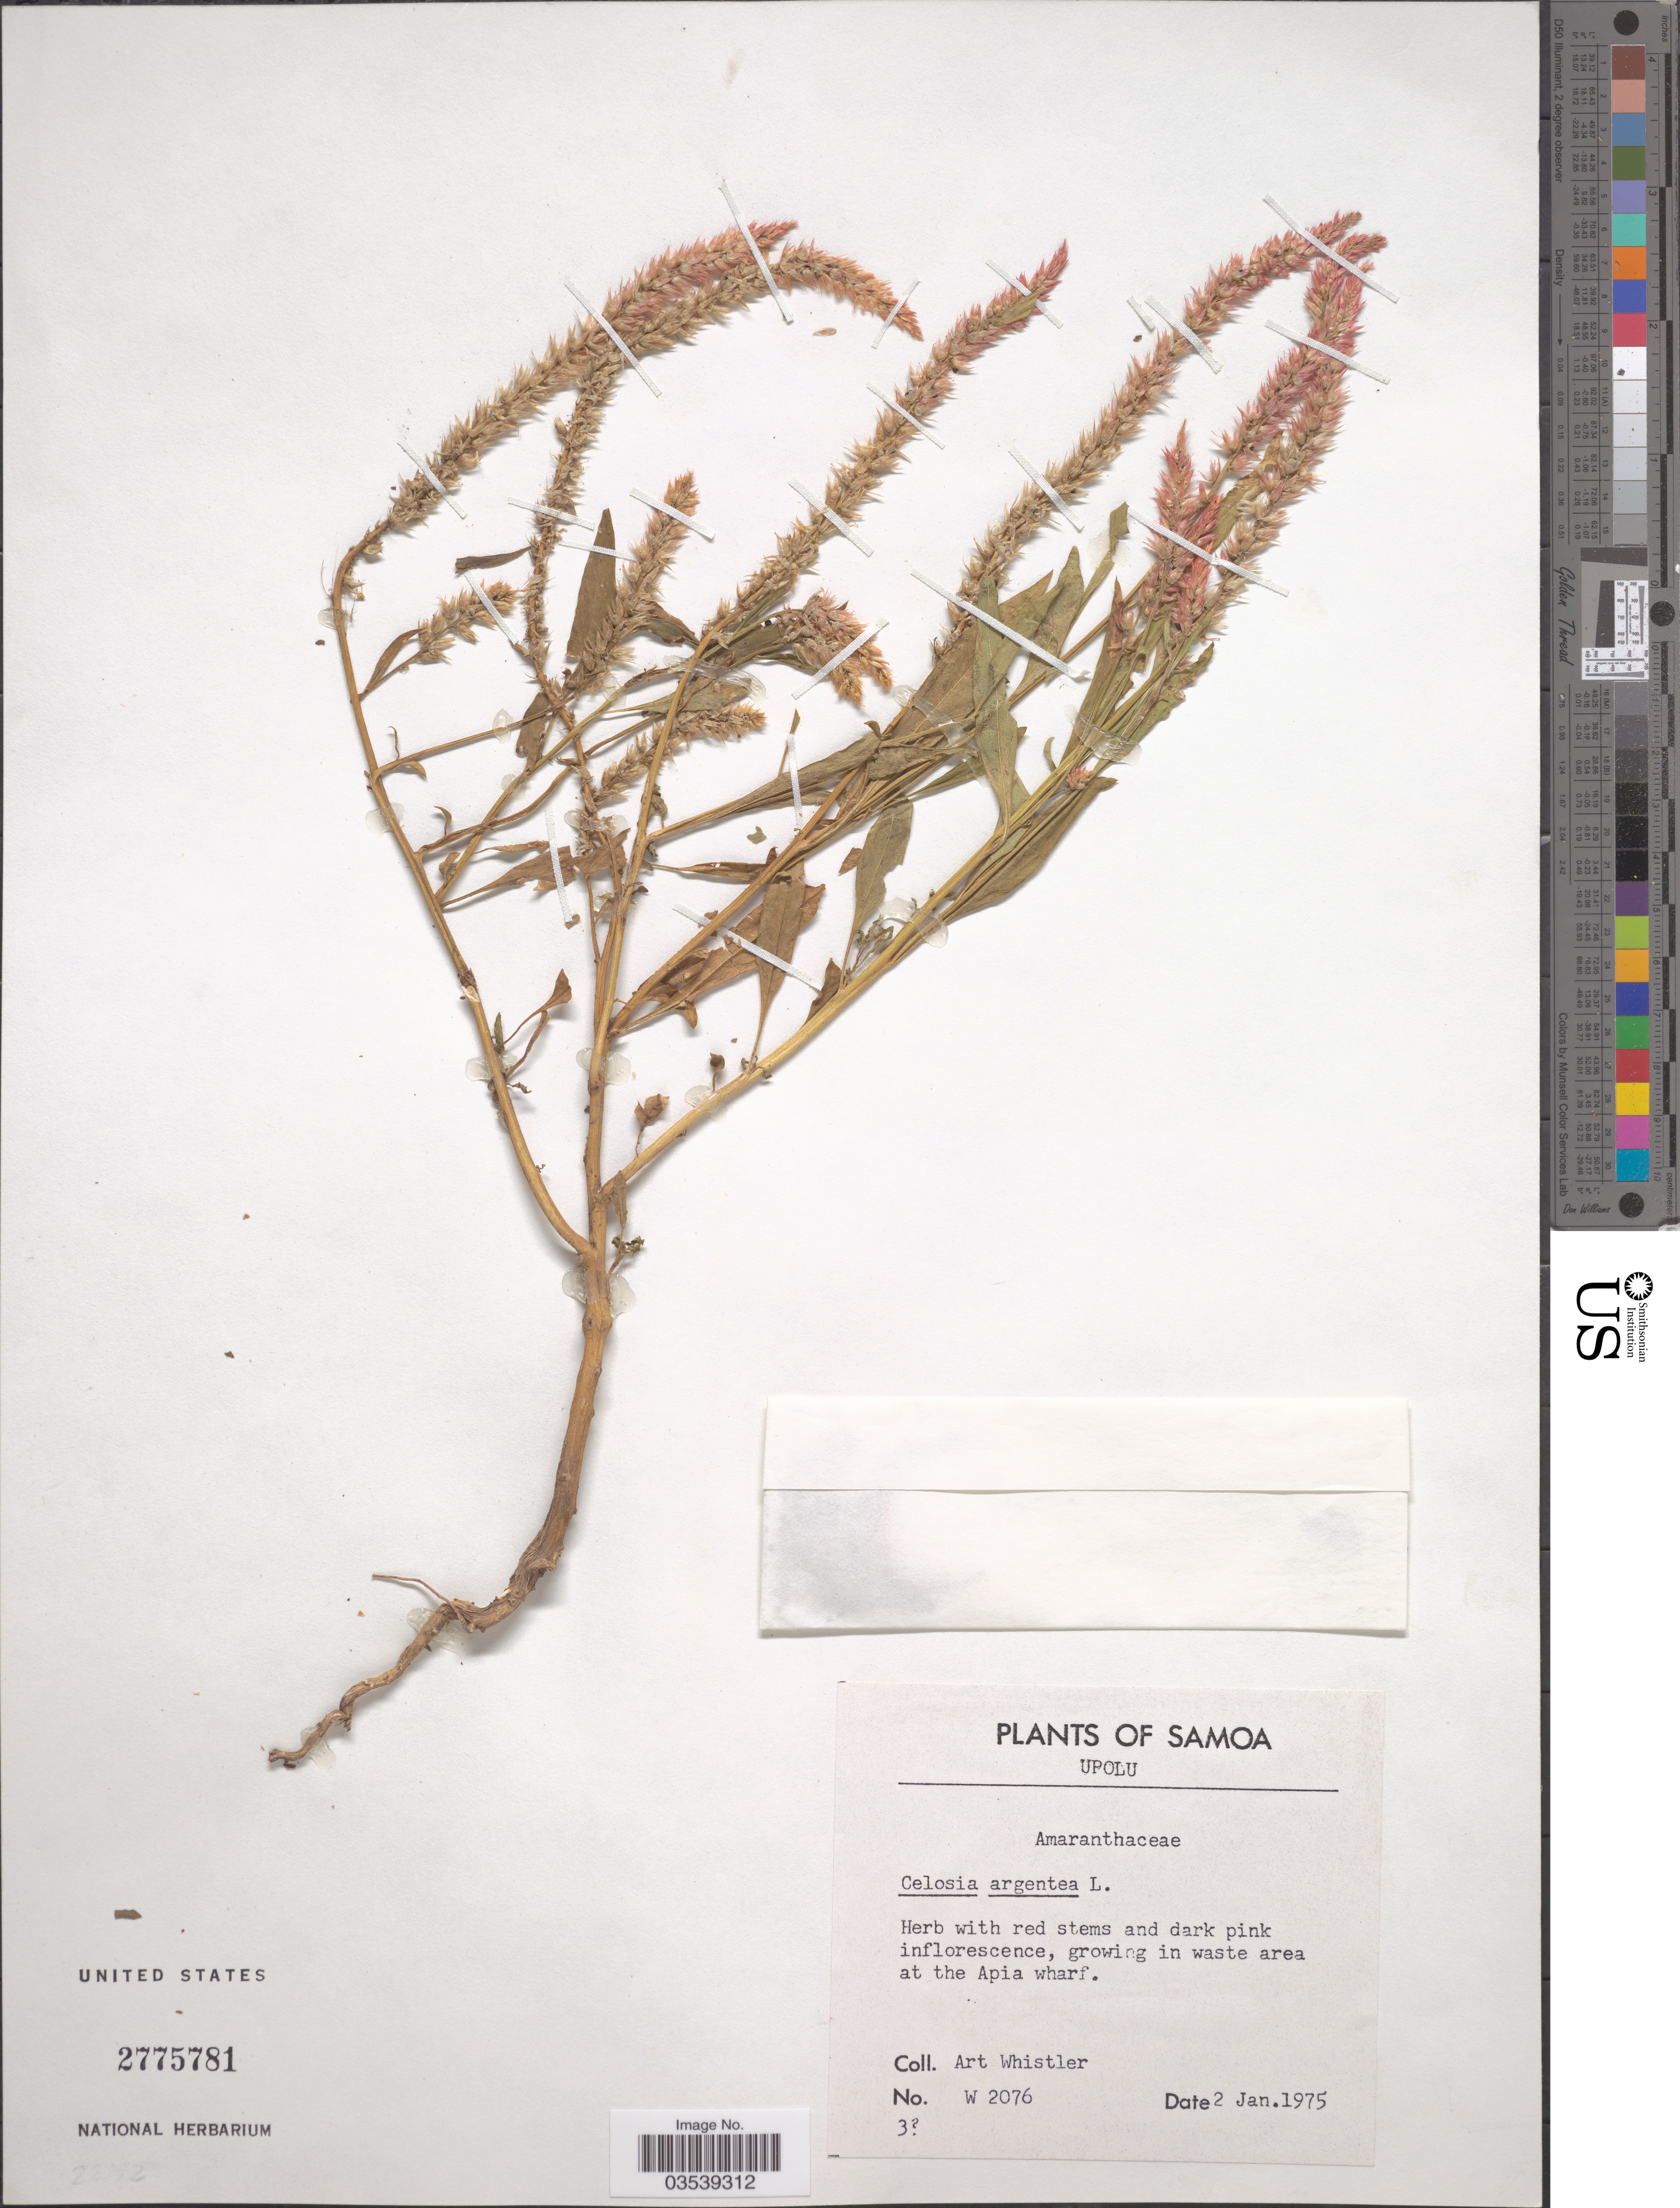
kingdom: Plantae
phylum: Tracheophyta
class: Magnoliopsida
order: Caryophyllales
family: Amaranthaceae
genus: Celosia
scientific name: Celosia argentea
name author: L.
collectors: A. Whistler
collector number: W 2076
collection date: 1975-01-02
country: Samoa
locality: Upolu, growing in waste area at the Apia wharf.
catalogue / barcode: US 2775781